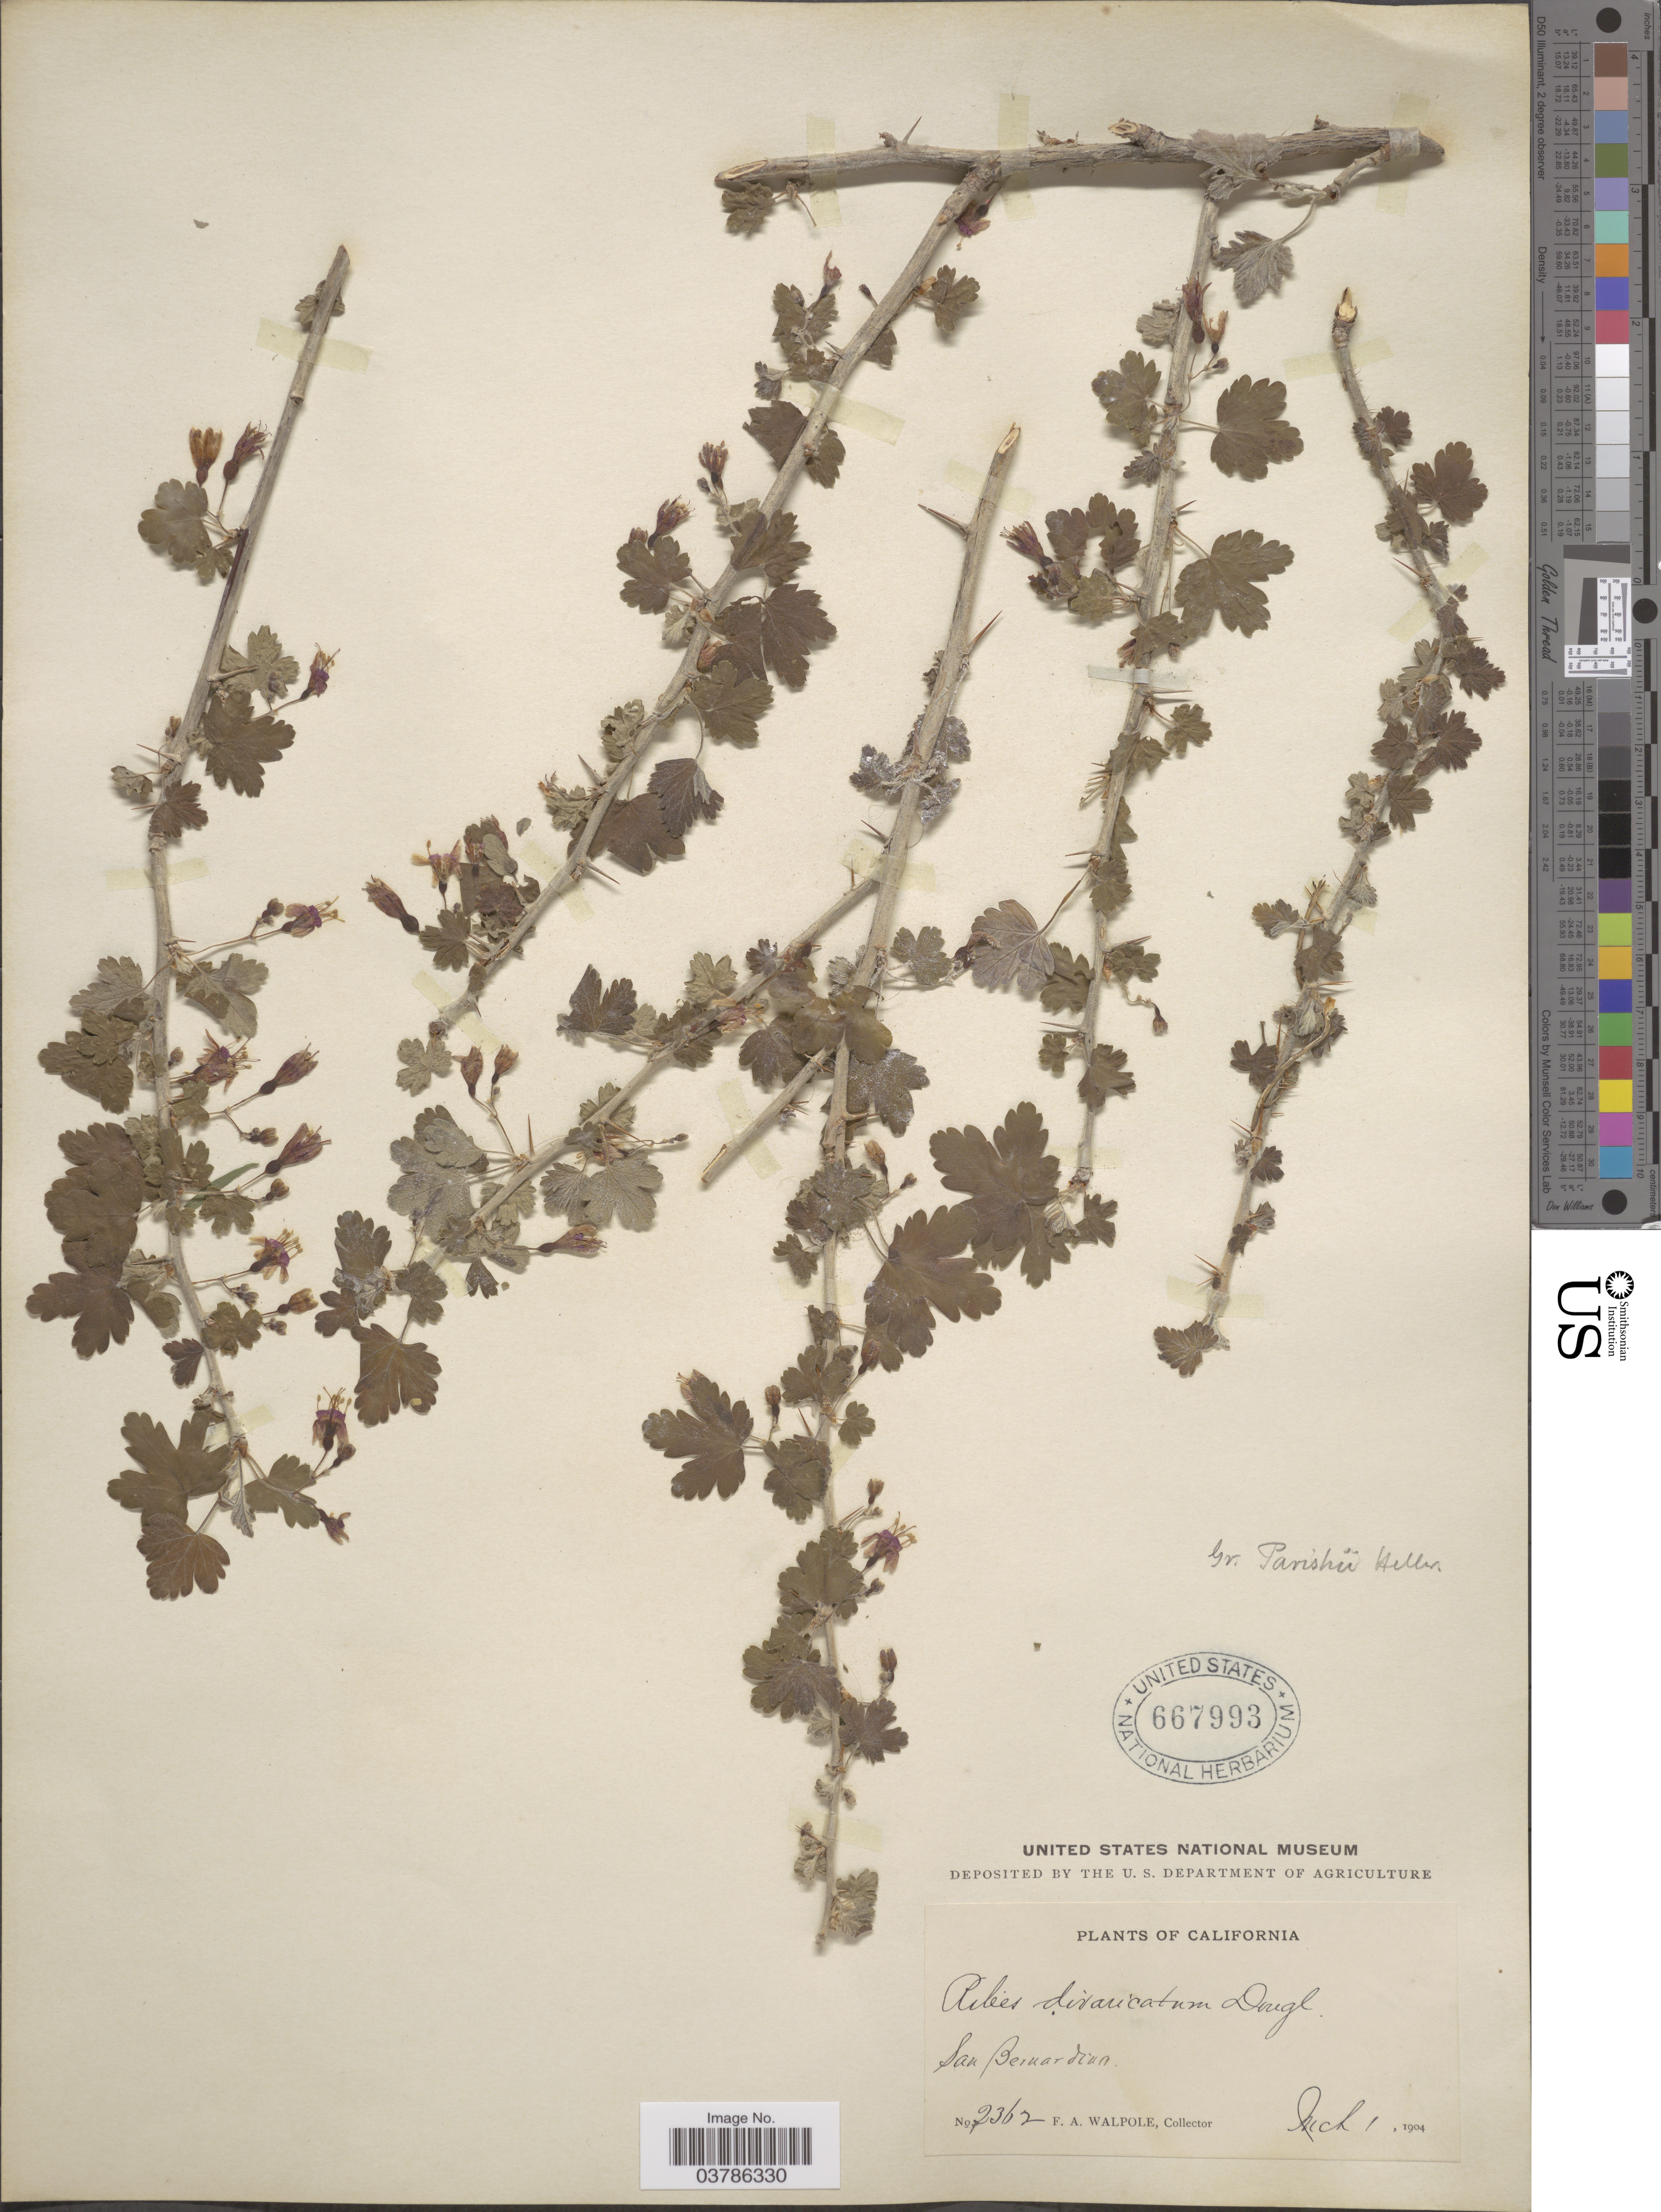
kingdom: Plantae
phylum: Tracheophyta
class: Magnoliopsida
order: Saxifragales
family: Grossulariaceae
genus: Ribes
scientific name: Ribes divaricatum var. parishii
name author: (A. Heller) Jeps.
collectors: F. Walpole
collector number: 2362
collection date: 1904-03-01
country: United States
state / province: California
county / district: San Bernardino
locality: San Bernardino.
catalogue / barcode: US 667993